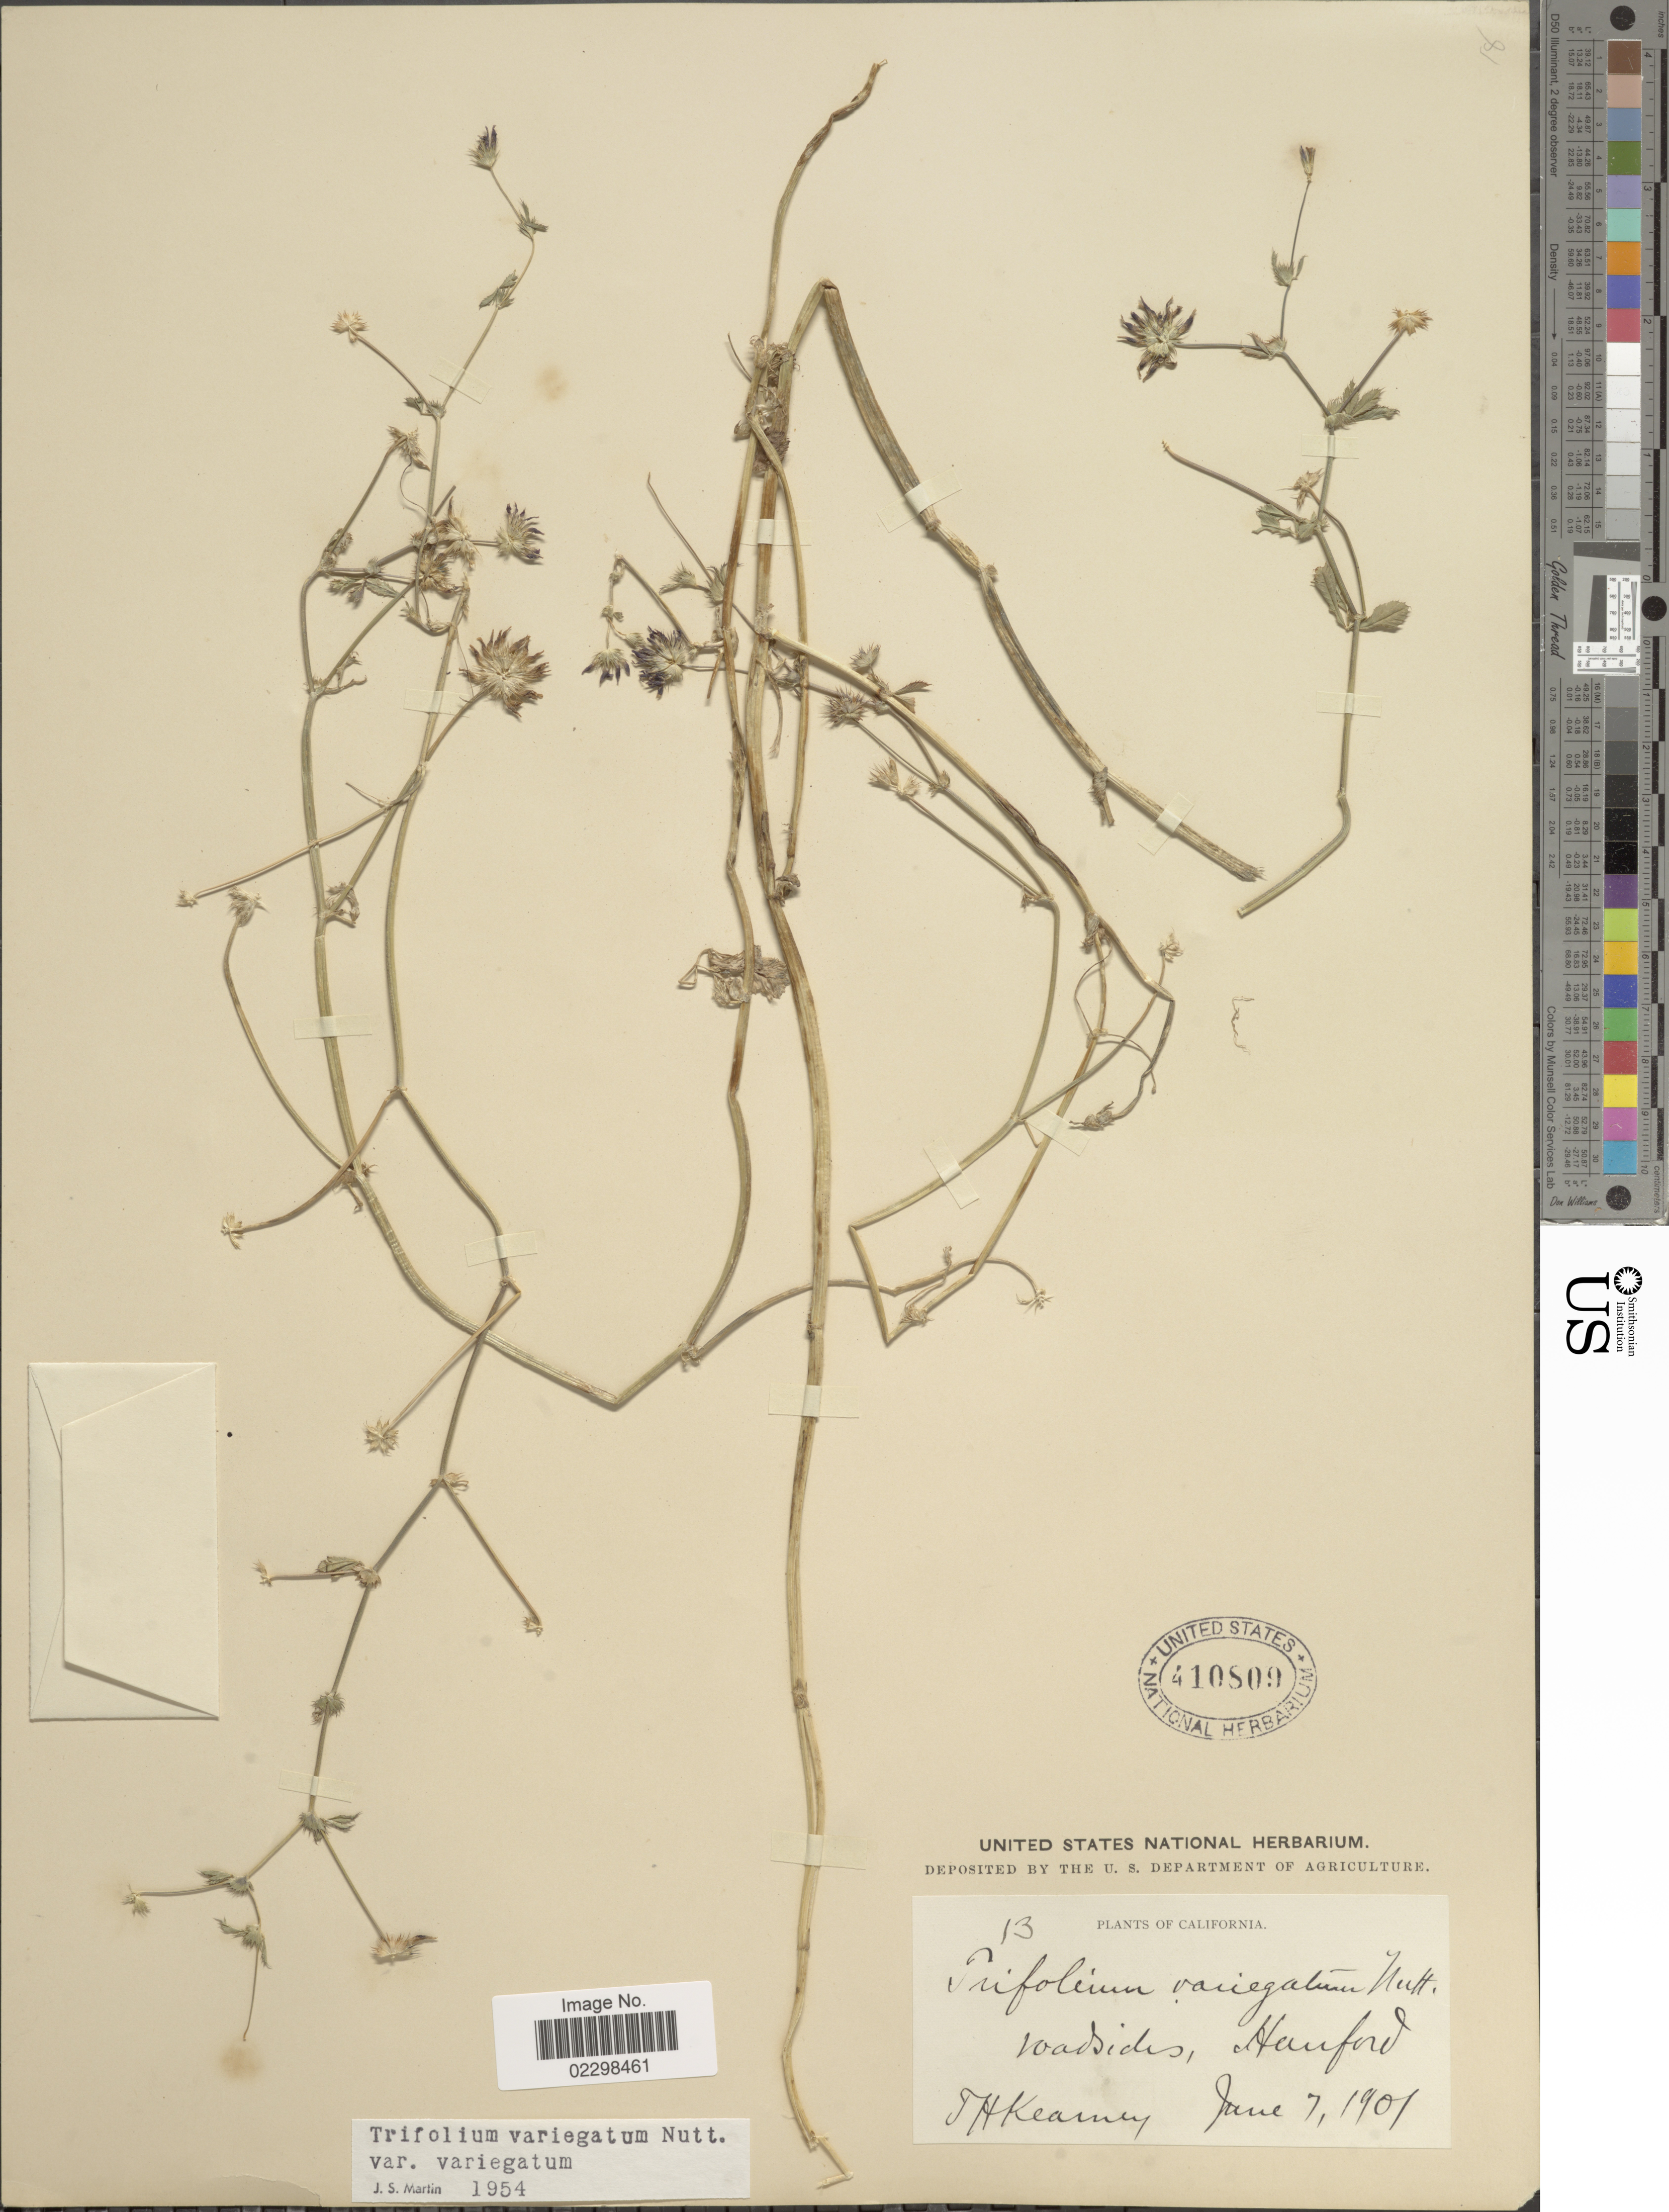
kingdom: Plantae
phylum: Tracheophyta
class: Magnoliopsida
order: Fabales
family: Fabaceae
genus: Trifolium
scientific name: Trifolium variegatum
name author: Nutt.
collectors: T. H. Kearney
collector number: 13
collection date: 1901-06-07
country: United States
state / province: California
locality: Hanford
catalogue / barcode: US 410809